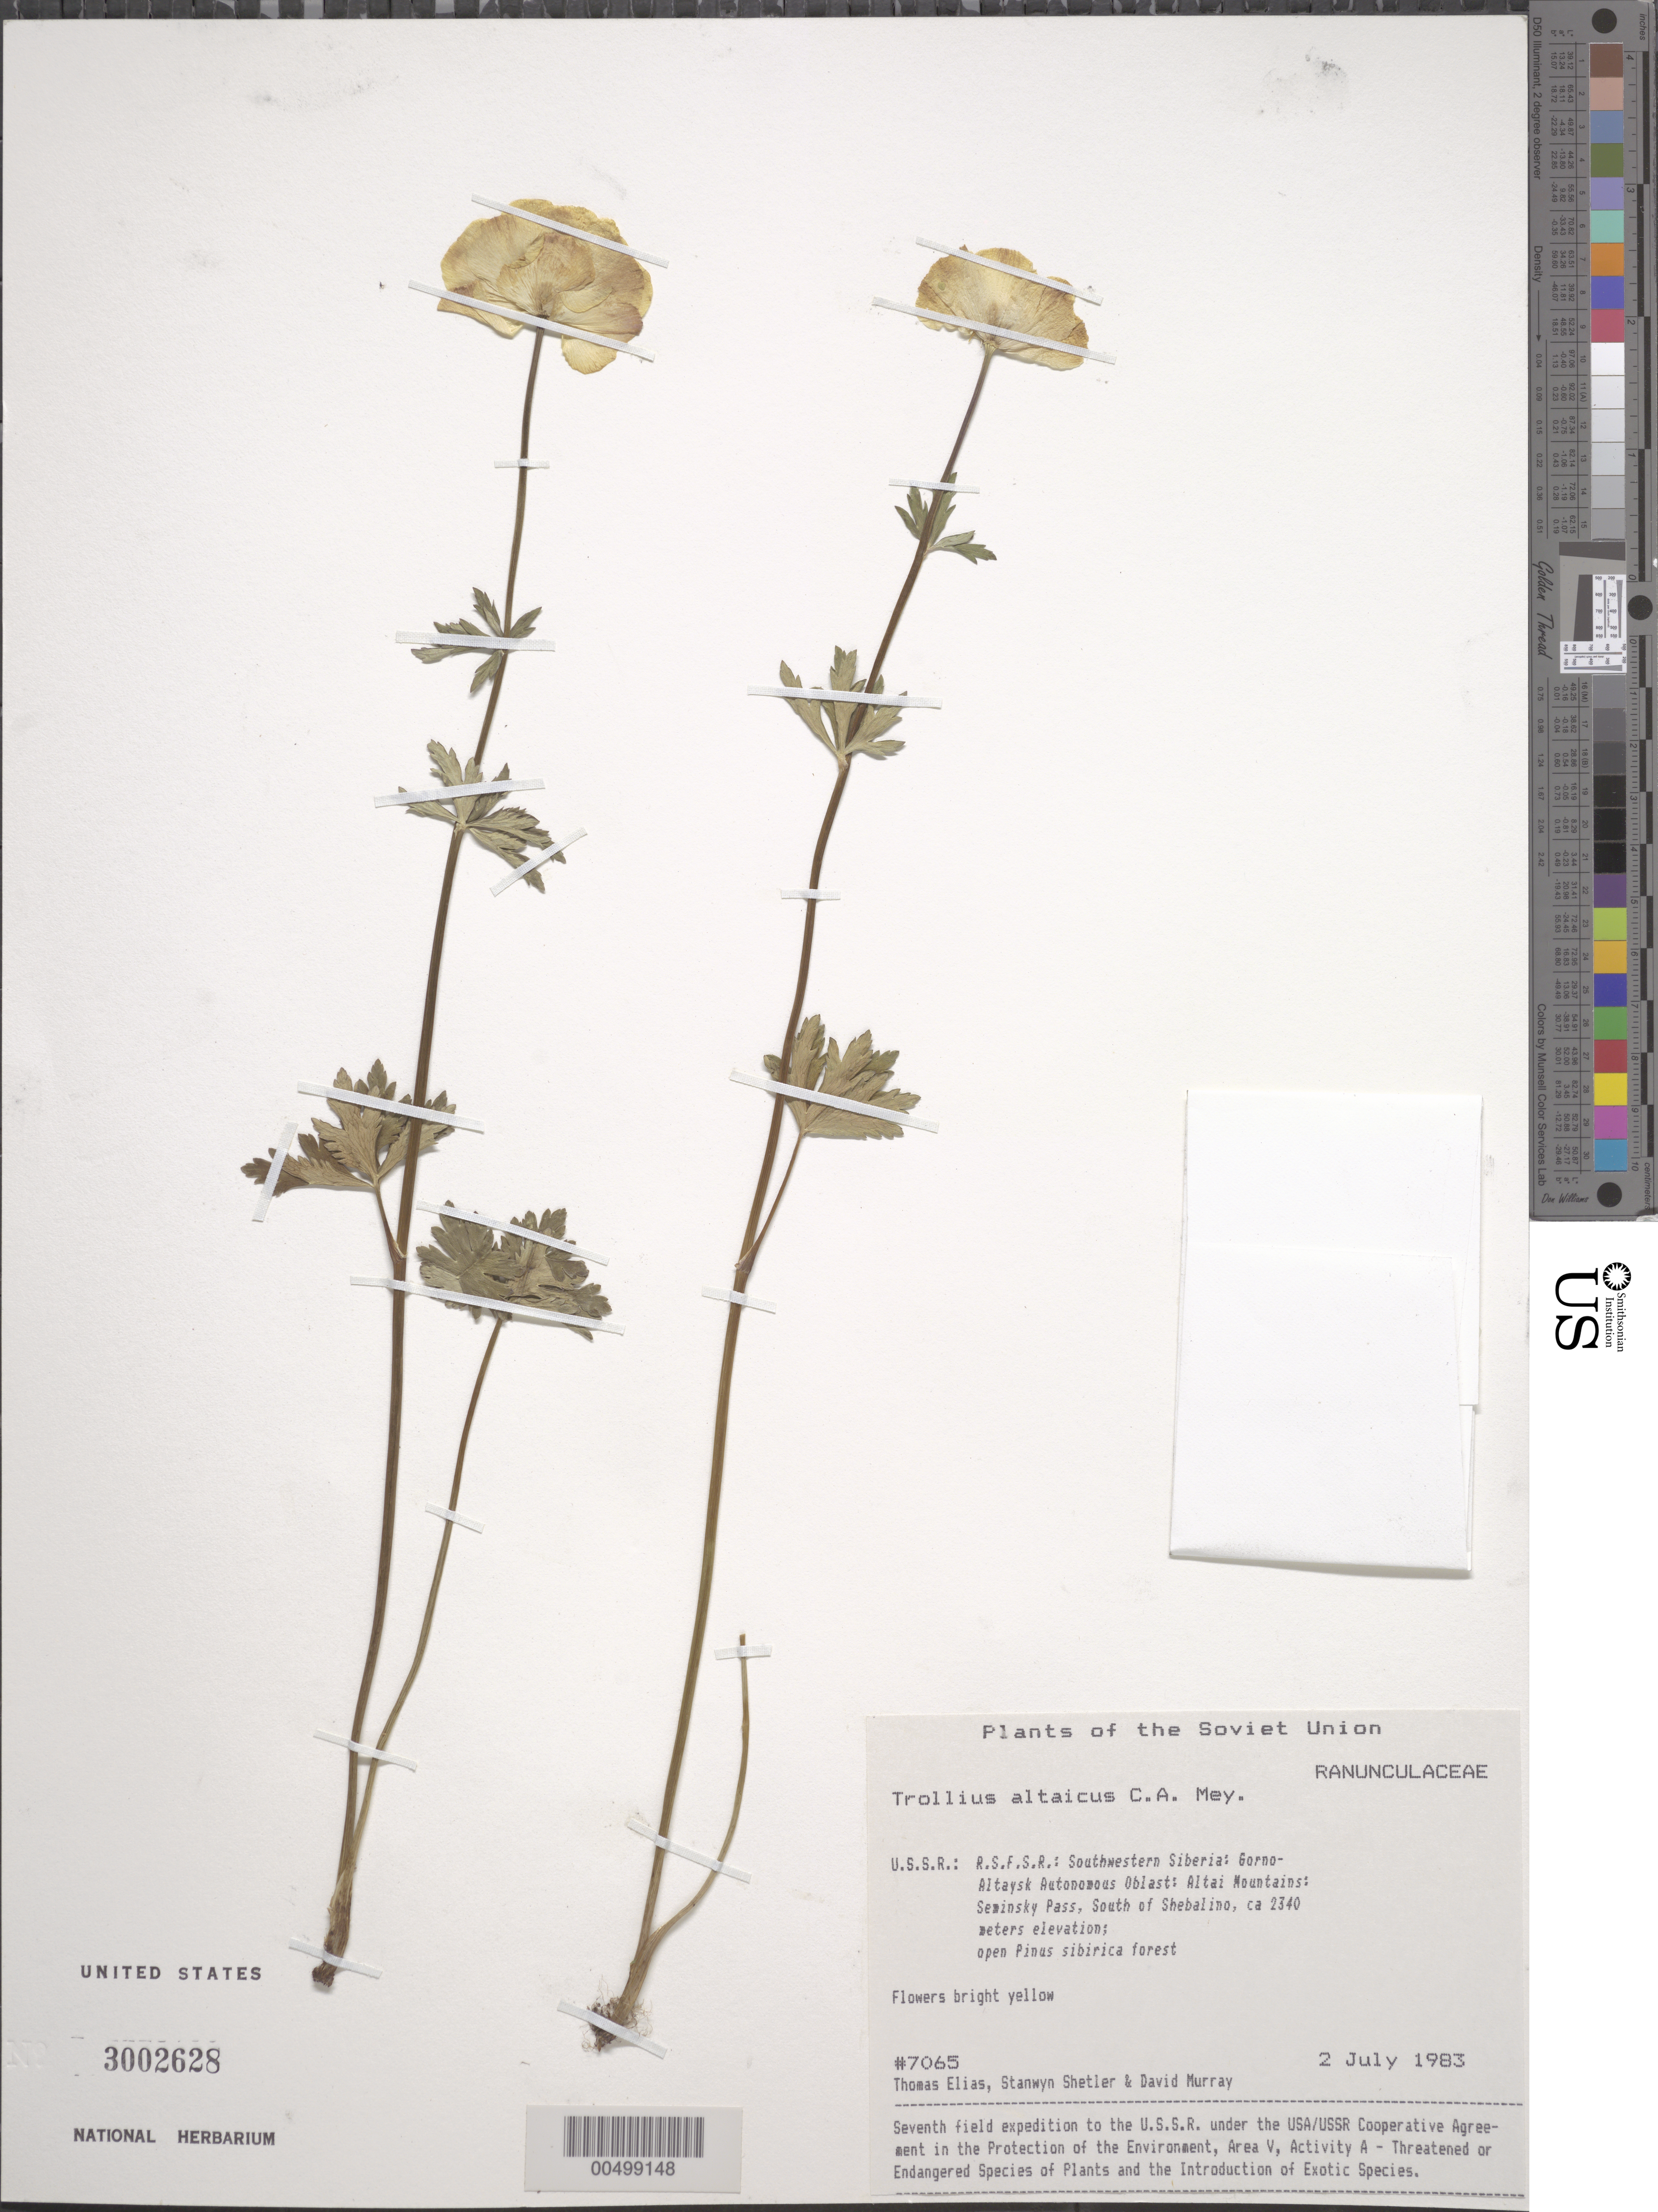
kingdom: Plantae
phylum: Tracheophyta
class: Magnoliopsida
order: Ranunculales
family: Ranunculaceae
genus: Trollius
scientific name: Trollius altaicus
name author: C.A. Mey.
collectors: T. Elias, S. Shetler & D. F. Murray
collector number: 7065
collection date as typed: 02 Jul 1983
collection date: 1983-07-02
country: Russian Federation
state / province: Altai Republic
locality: Altai Mountains, Seminsky Pass, S of Shebalino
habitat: open Pinus sibirica forest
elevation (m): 2340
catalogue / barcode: US 3002628